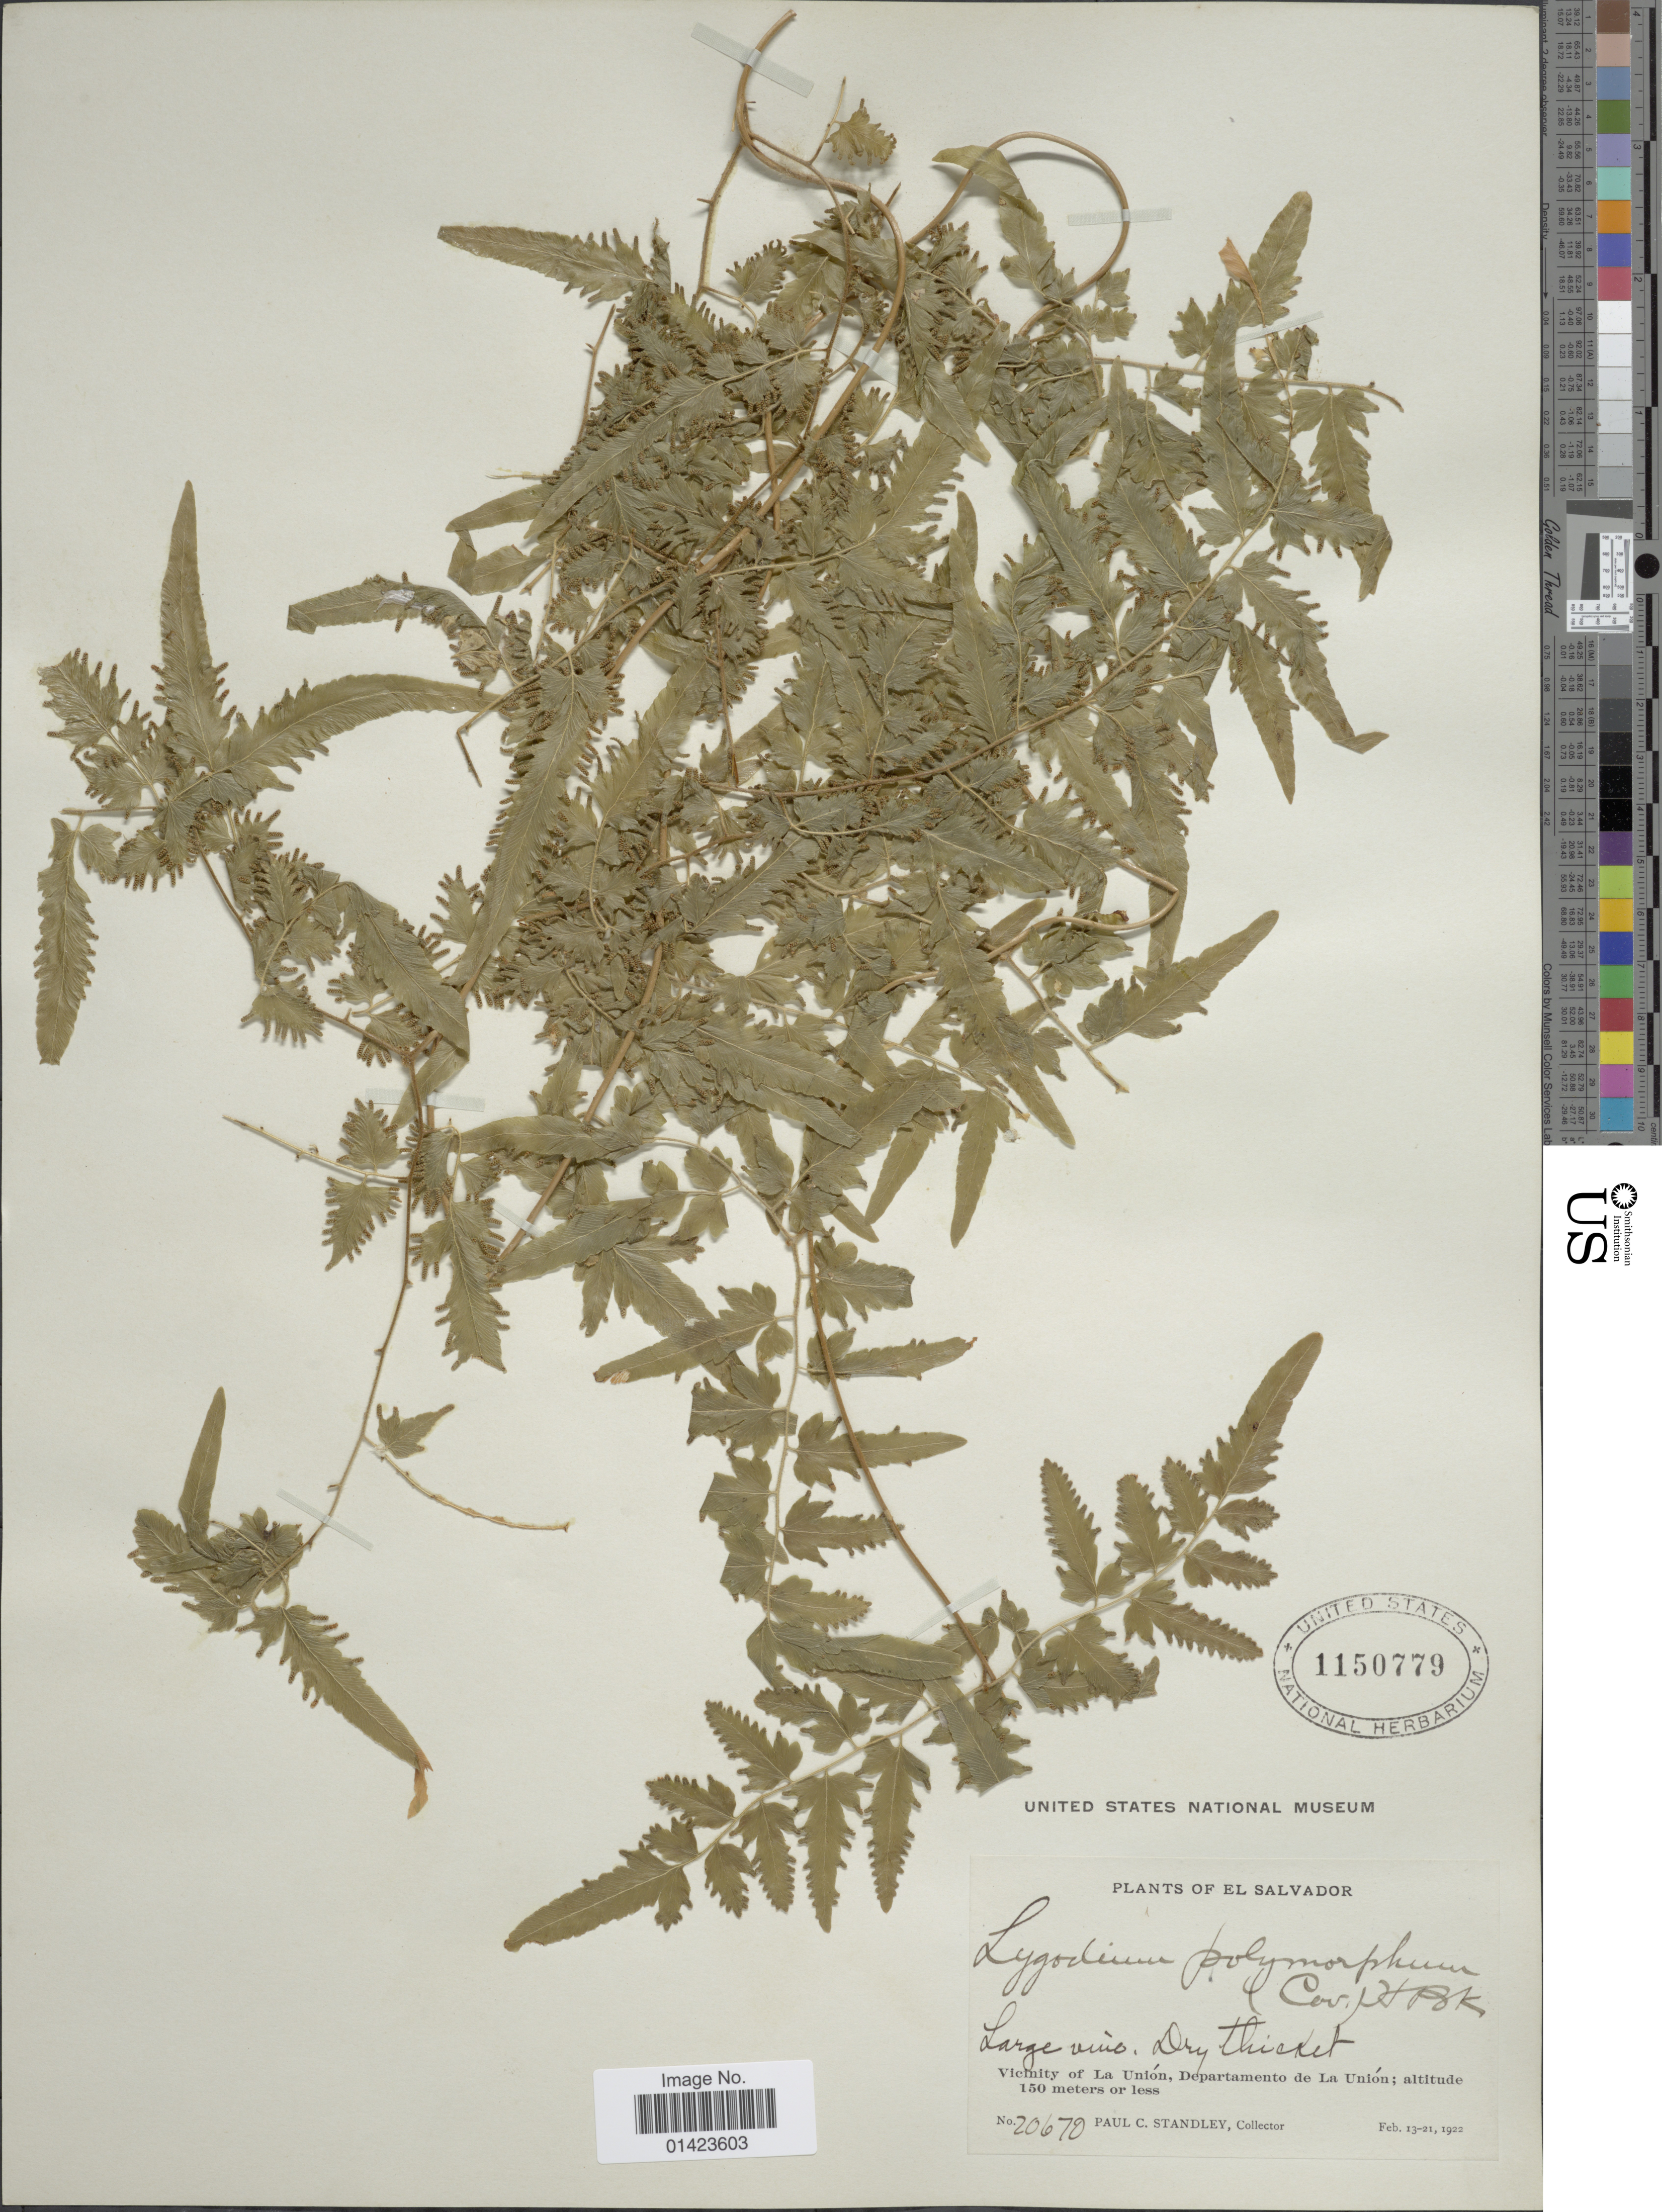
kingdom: Plantae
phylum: Tracheophyta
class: Polypodiopsida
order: Schizaeales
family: Lygodiaceae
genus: Lygodium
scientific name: Lygodium venustum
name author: Sw.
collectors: P. C. Standley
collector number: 20670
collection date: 1922-02-13/1922-02-21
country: El Salvador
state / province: La Union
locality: Vicinity of La Union, Departamento de La Union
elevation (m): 150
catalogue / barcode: US 1150779